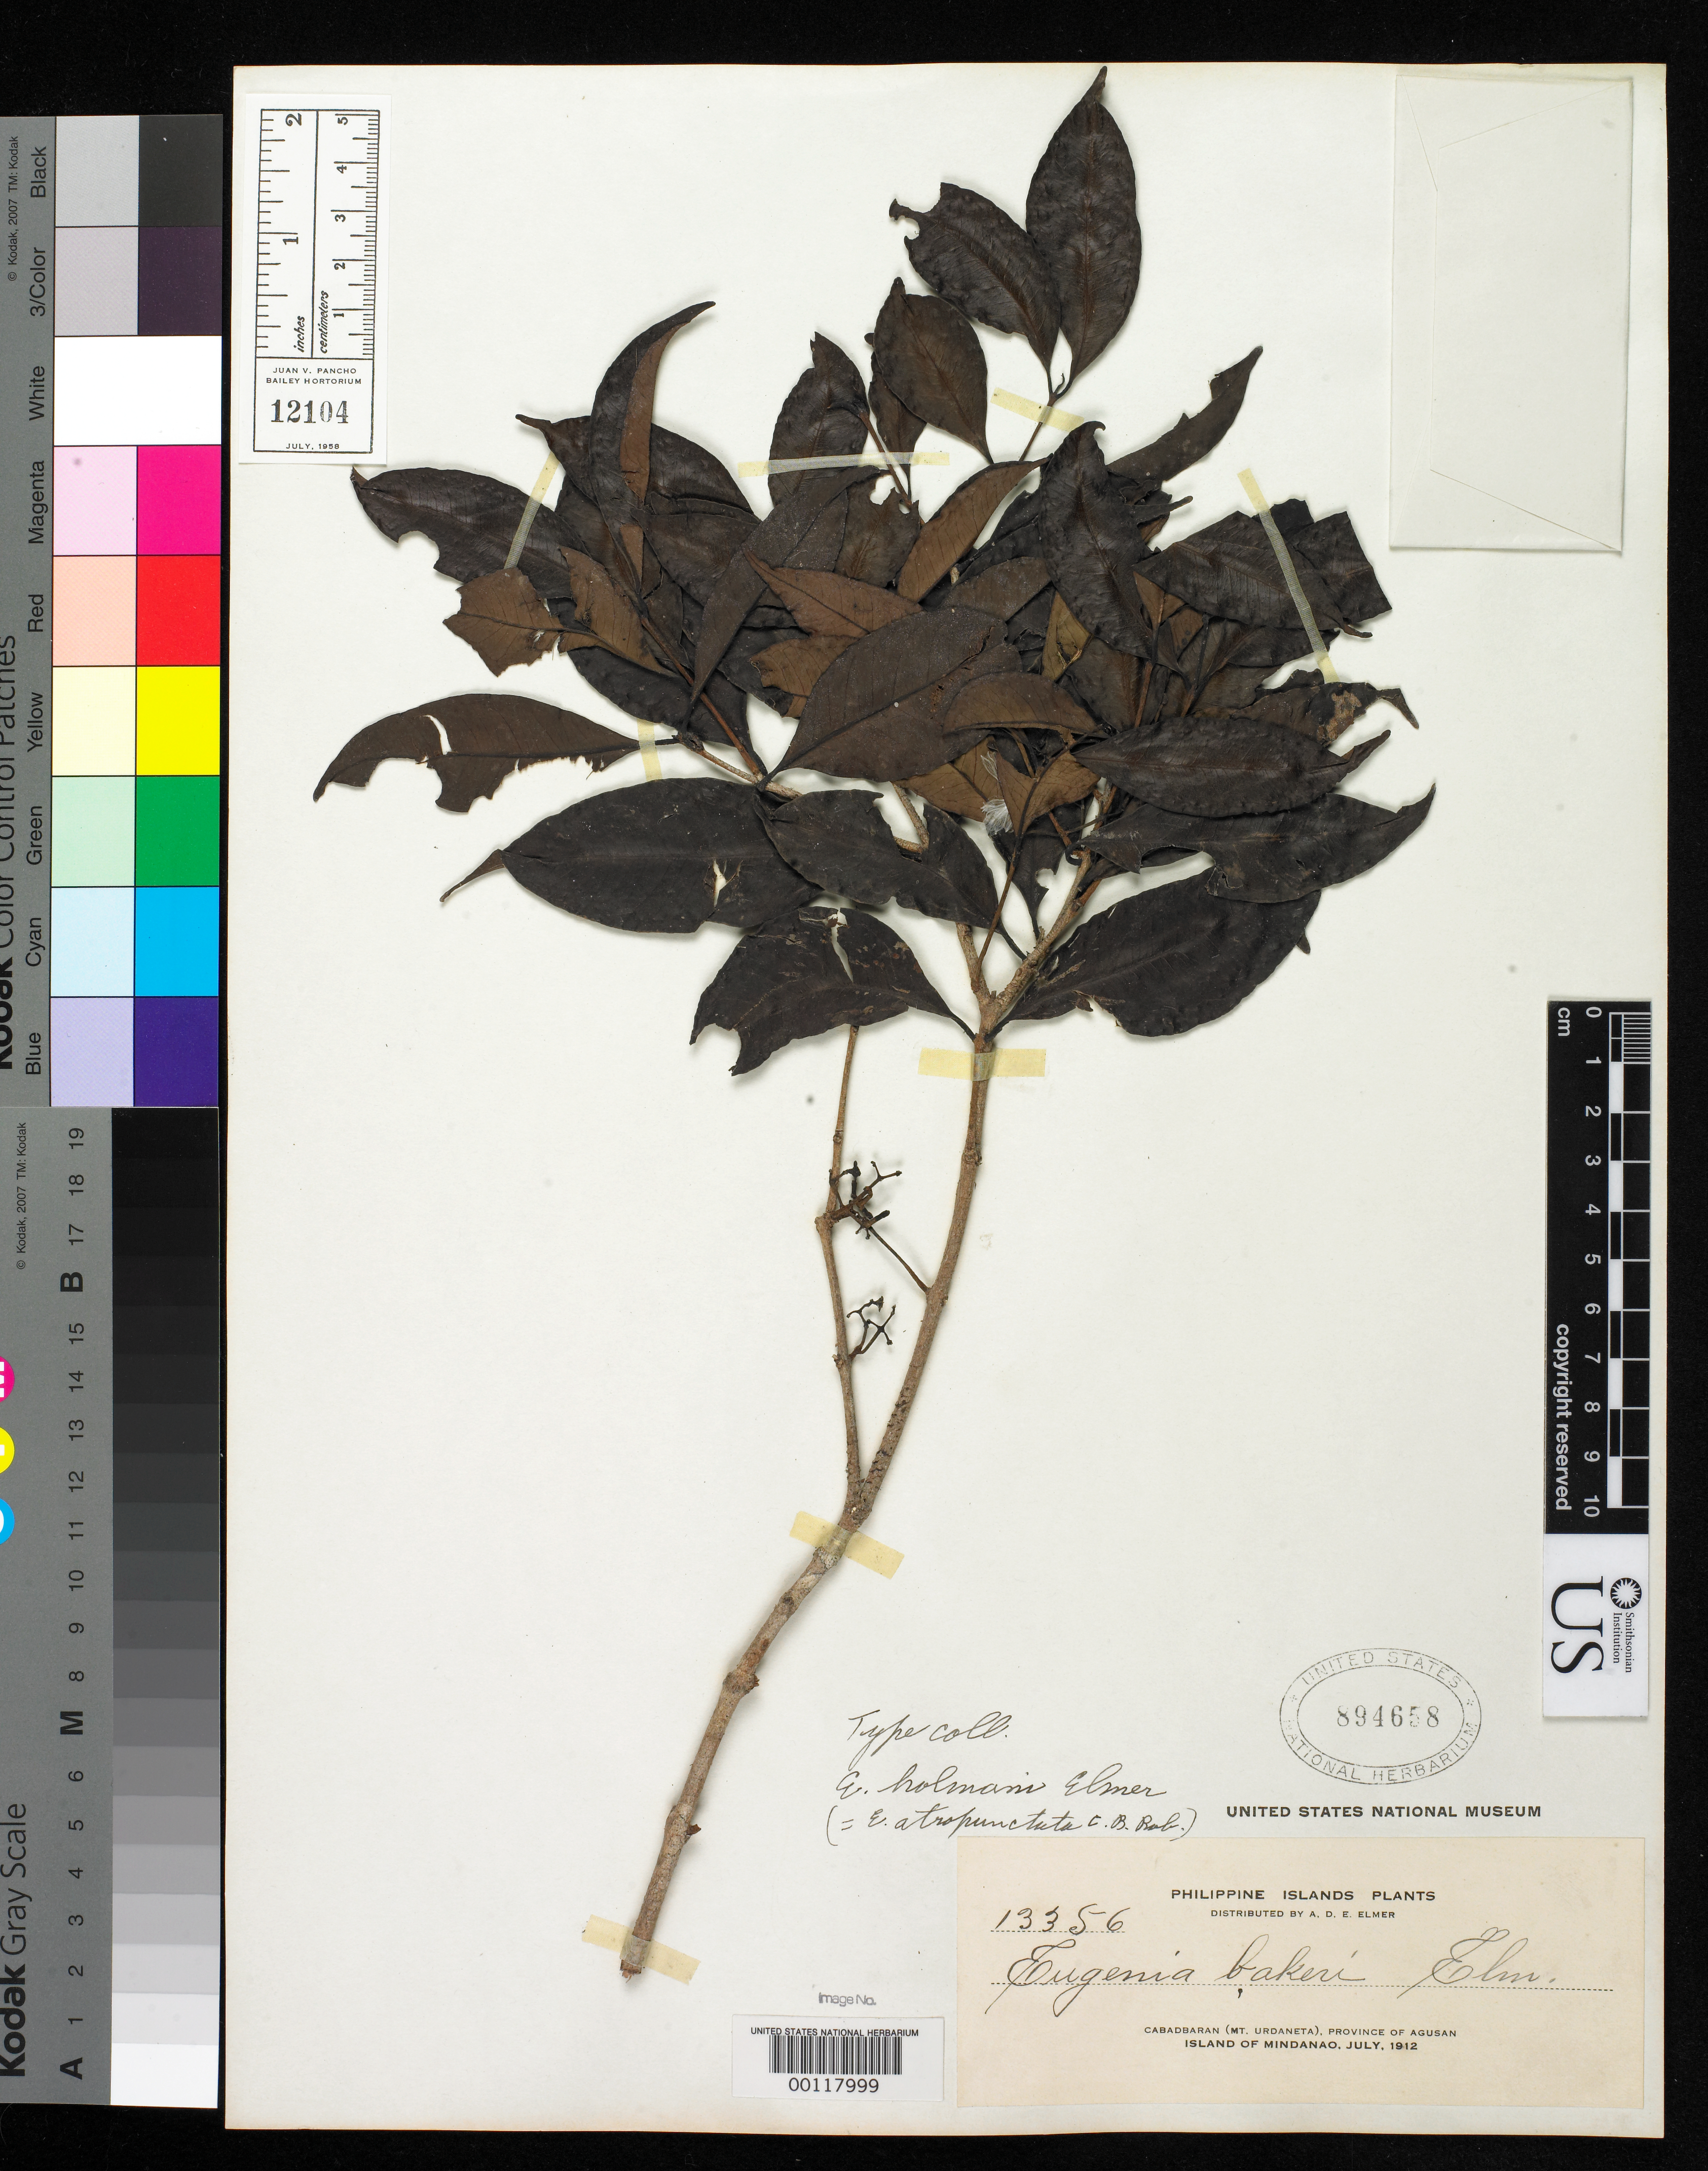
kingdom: Plantae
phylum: Tracheophyta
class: Magnoliopsida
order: Myrtales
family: Myrtaceae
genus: Eugenia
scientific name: Eugenia holmani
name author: Elmer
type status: Isotype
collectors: A. D. E. Elmer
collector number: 13356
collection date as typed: Jul 1912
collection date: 1912-07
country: Philippines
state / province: Caraga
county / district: Agusan del Norte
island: Mindanao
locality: Cabadbaran, Mt. Urdaneta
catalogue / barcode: US 894658